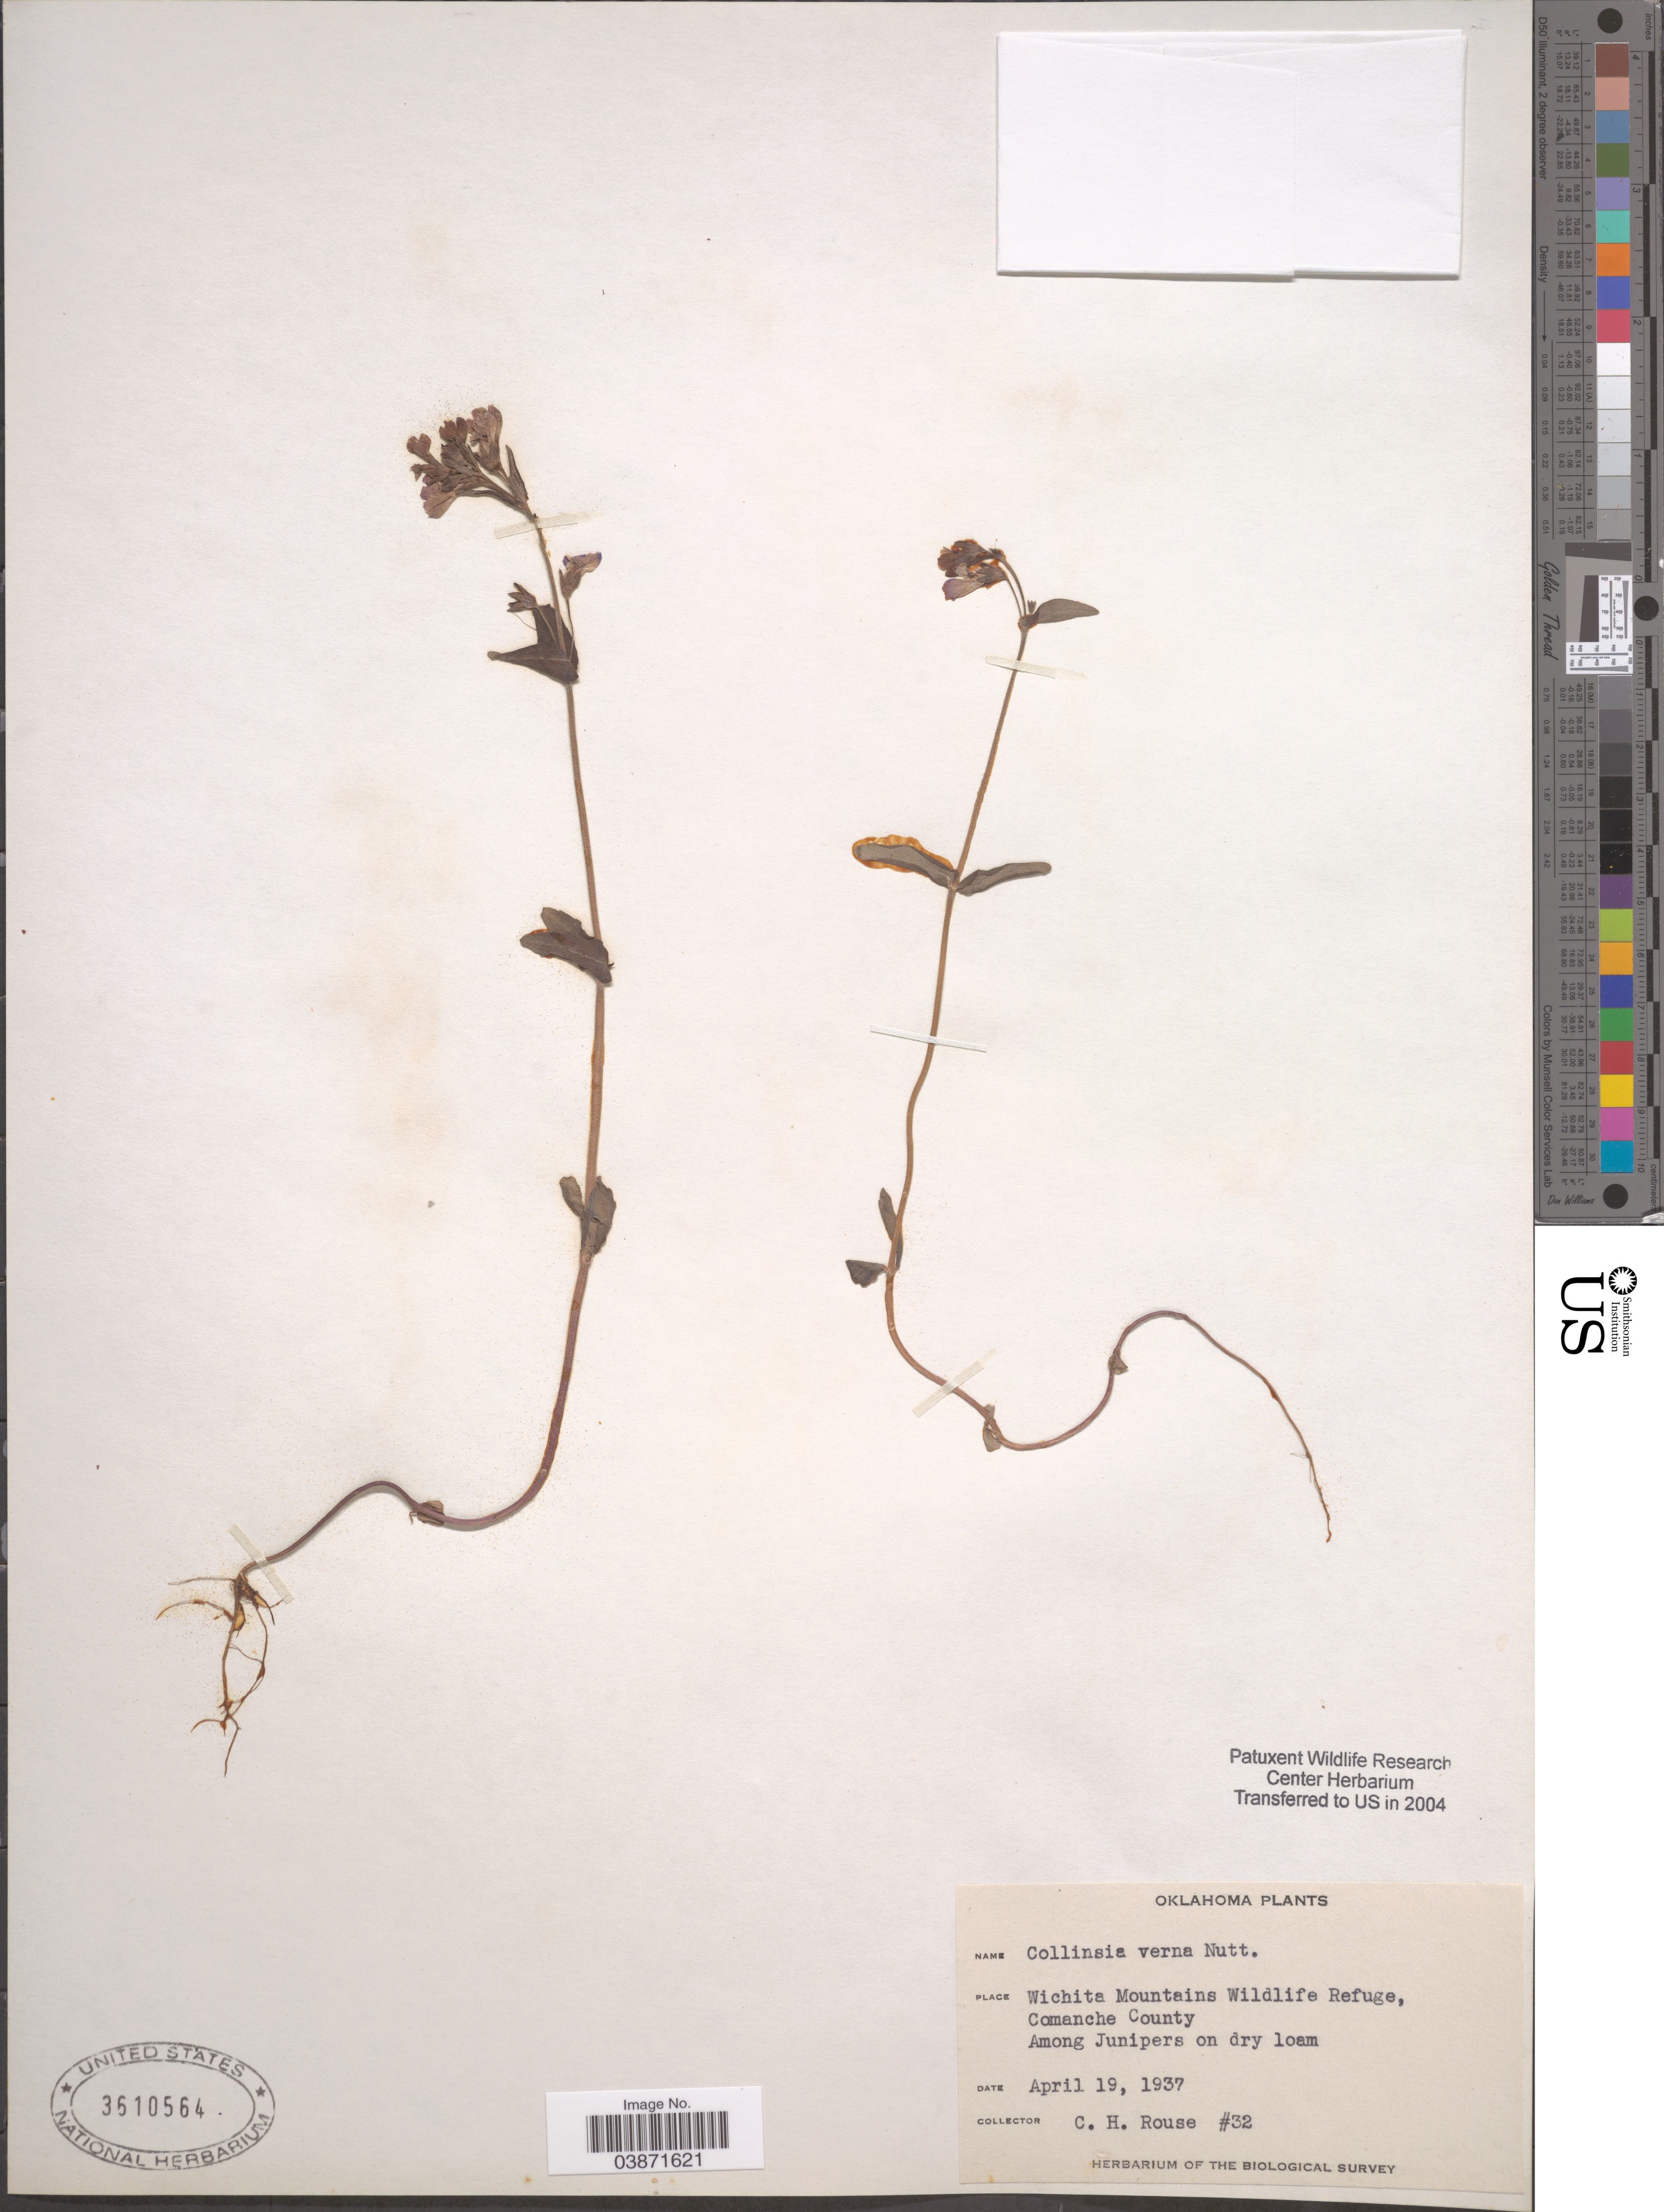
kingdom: Plantae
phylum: Tracheophyta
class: Magnoliopsida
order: Lamiales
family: Plantaginaceae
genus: Collinsia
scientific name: Collinsia verna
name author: Nutt.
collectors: C. Rouse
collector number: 32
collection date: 1937-04-19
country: United States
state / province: Oklahoma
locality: Wichita Mountains Wildlife Refuge, Comanche County.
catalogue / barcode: US 3610564